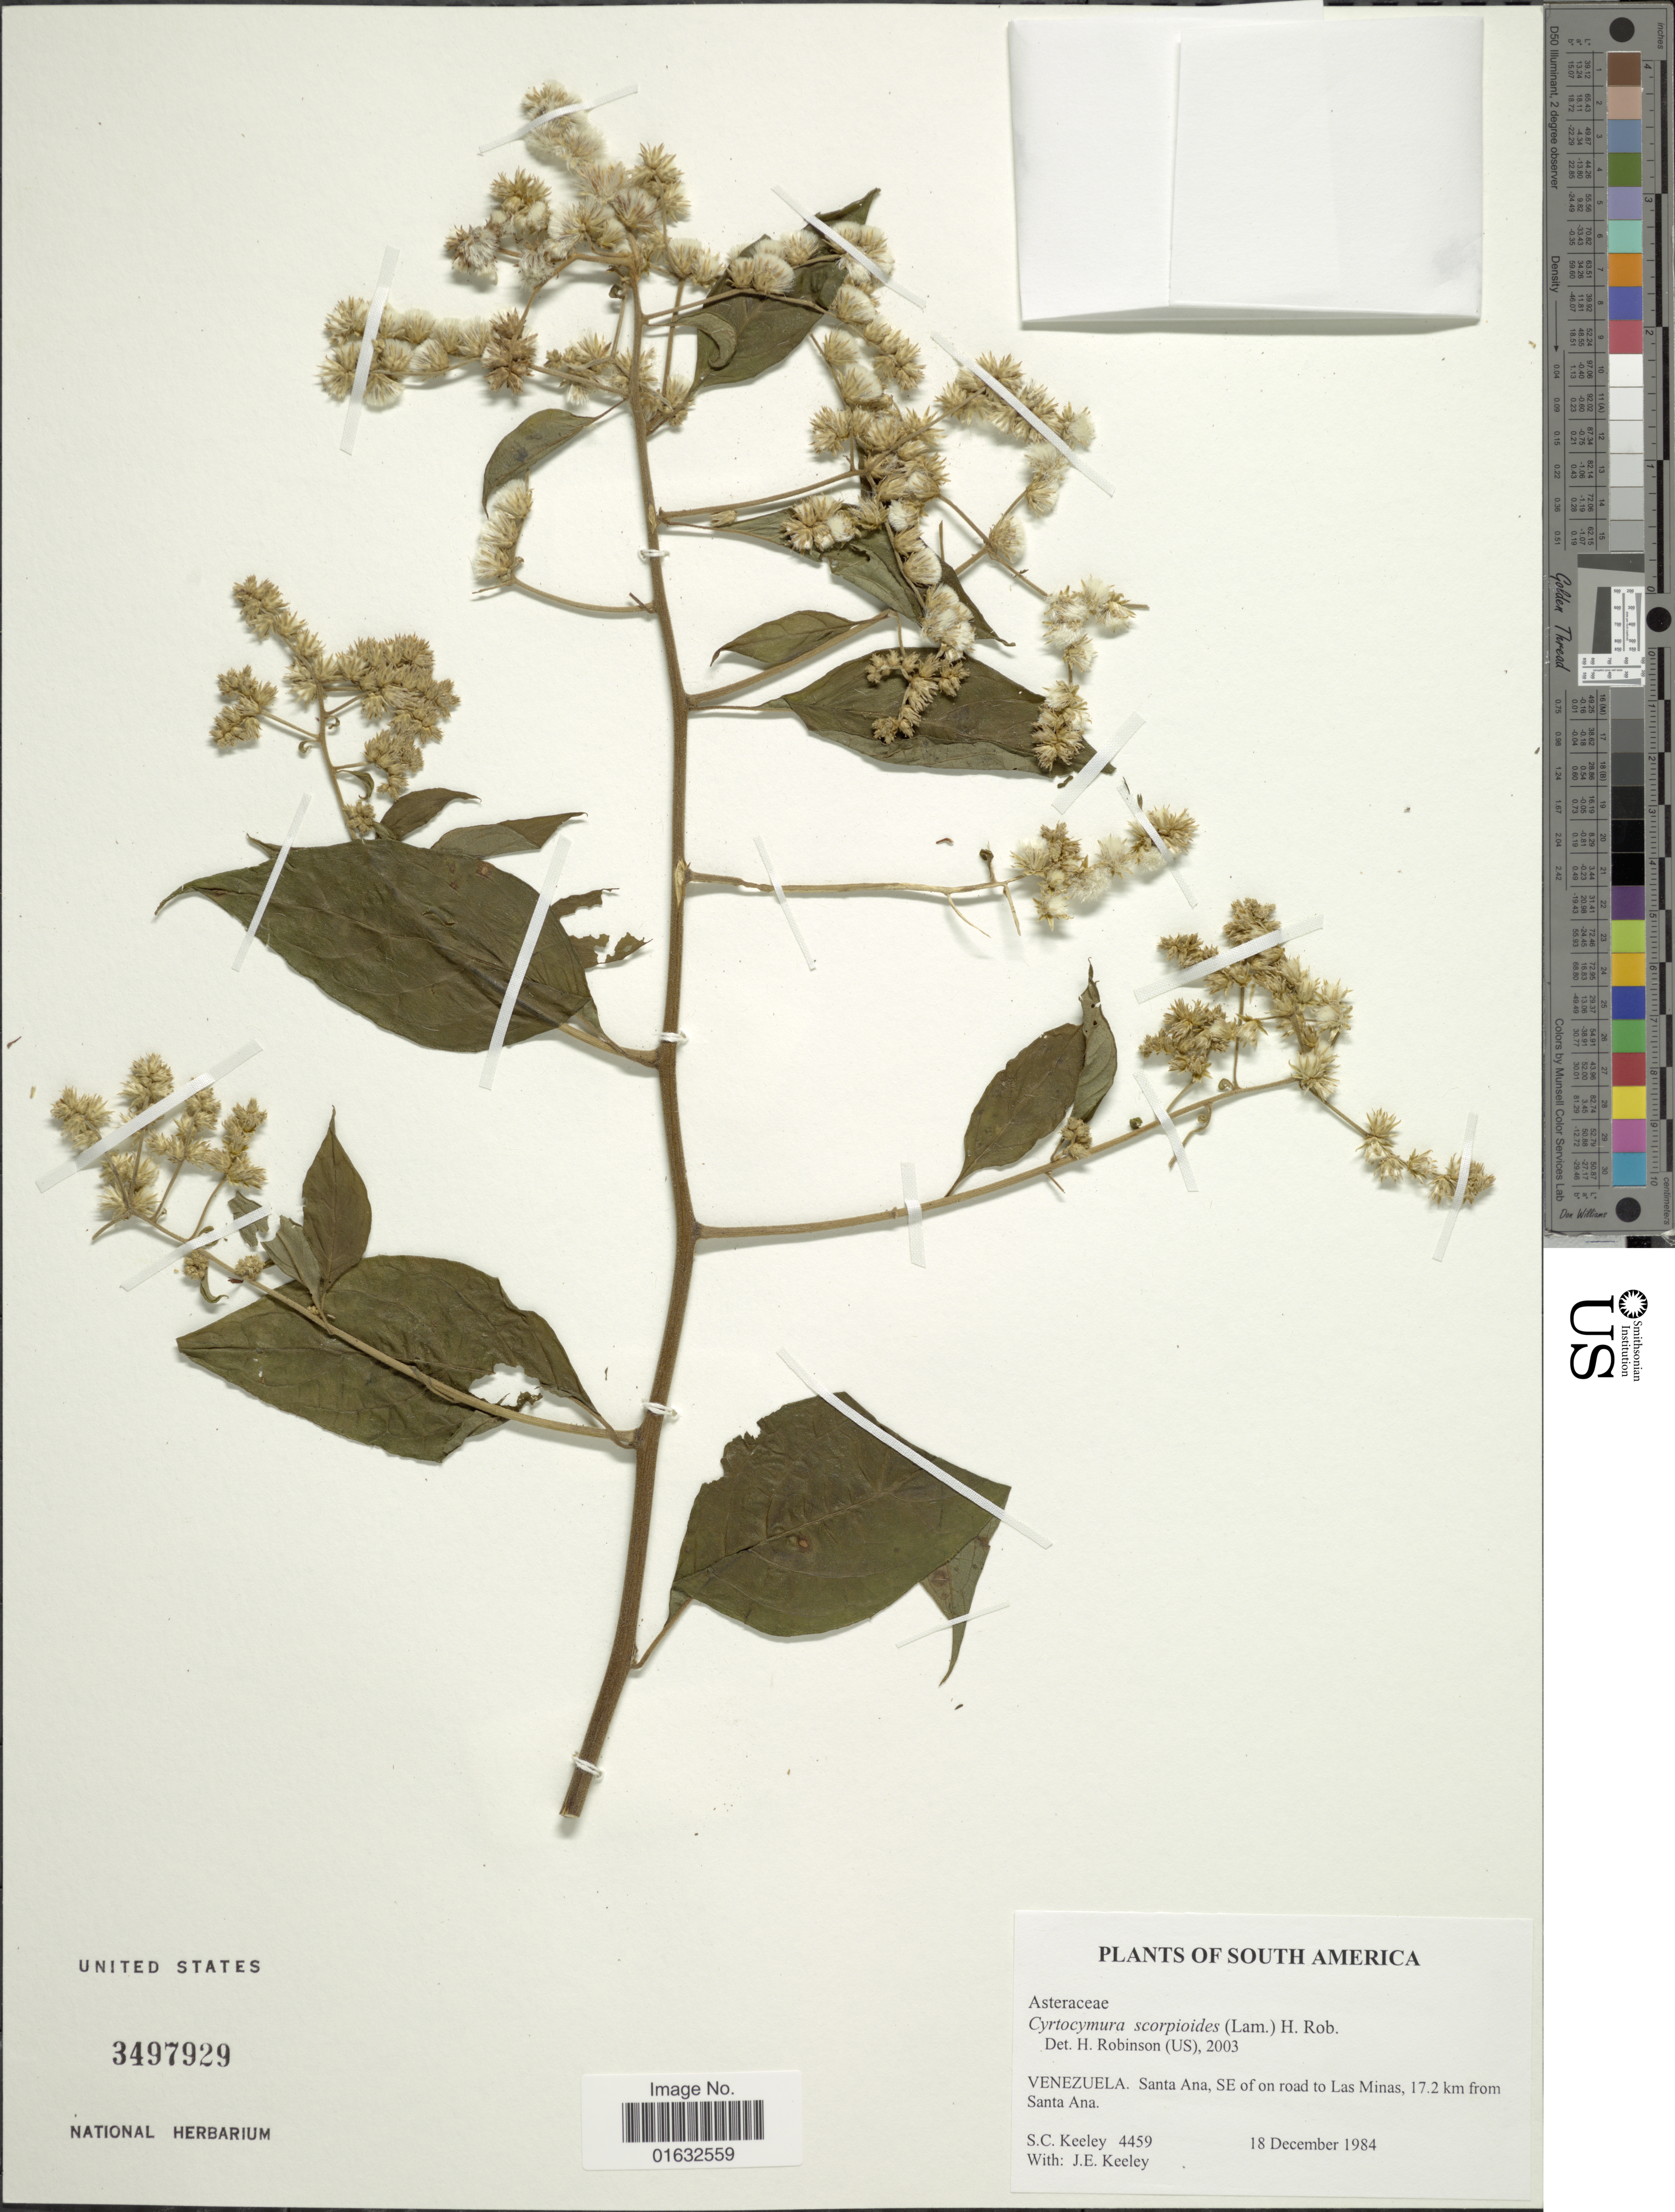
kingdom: Plantae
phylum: Tracheophyta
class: Magnoliopsida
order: Asterales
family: Asteraceae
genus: Cyrtocymura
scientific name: Cyrtocymura scorpioides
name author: (Lam.) H. Rob.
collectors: S. C. Keeley & J. E. Keeley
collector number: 4459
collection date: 1984-12-18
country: Venezuela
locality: Santa Ana, SE of on road to Las Minas, 17.2 km from Santa Ana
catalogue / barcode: US 3497929